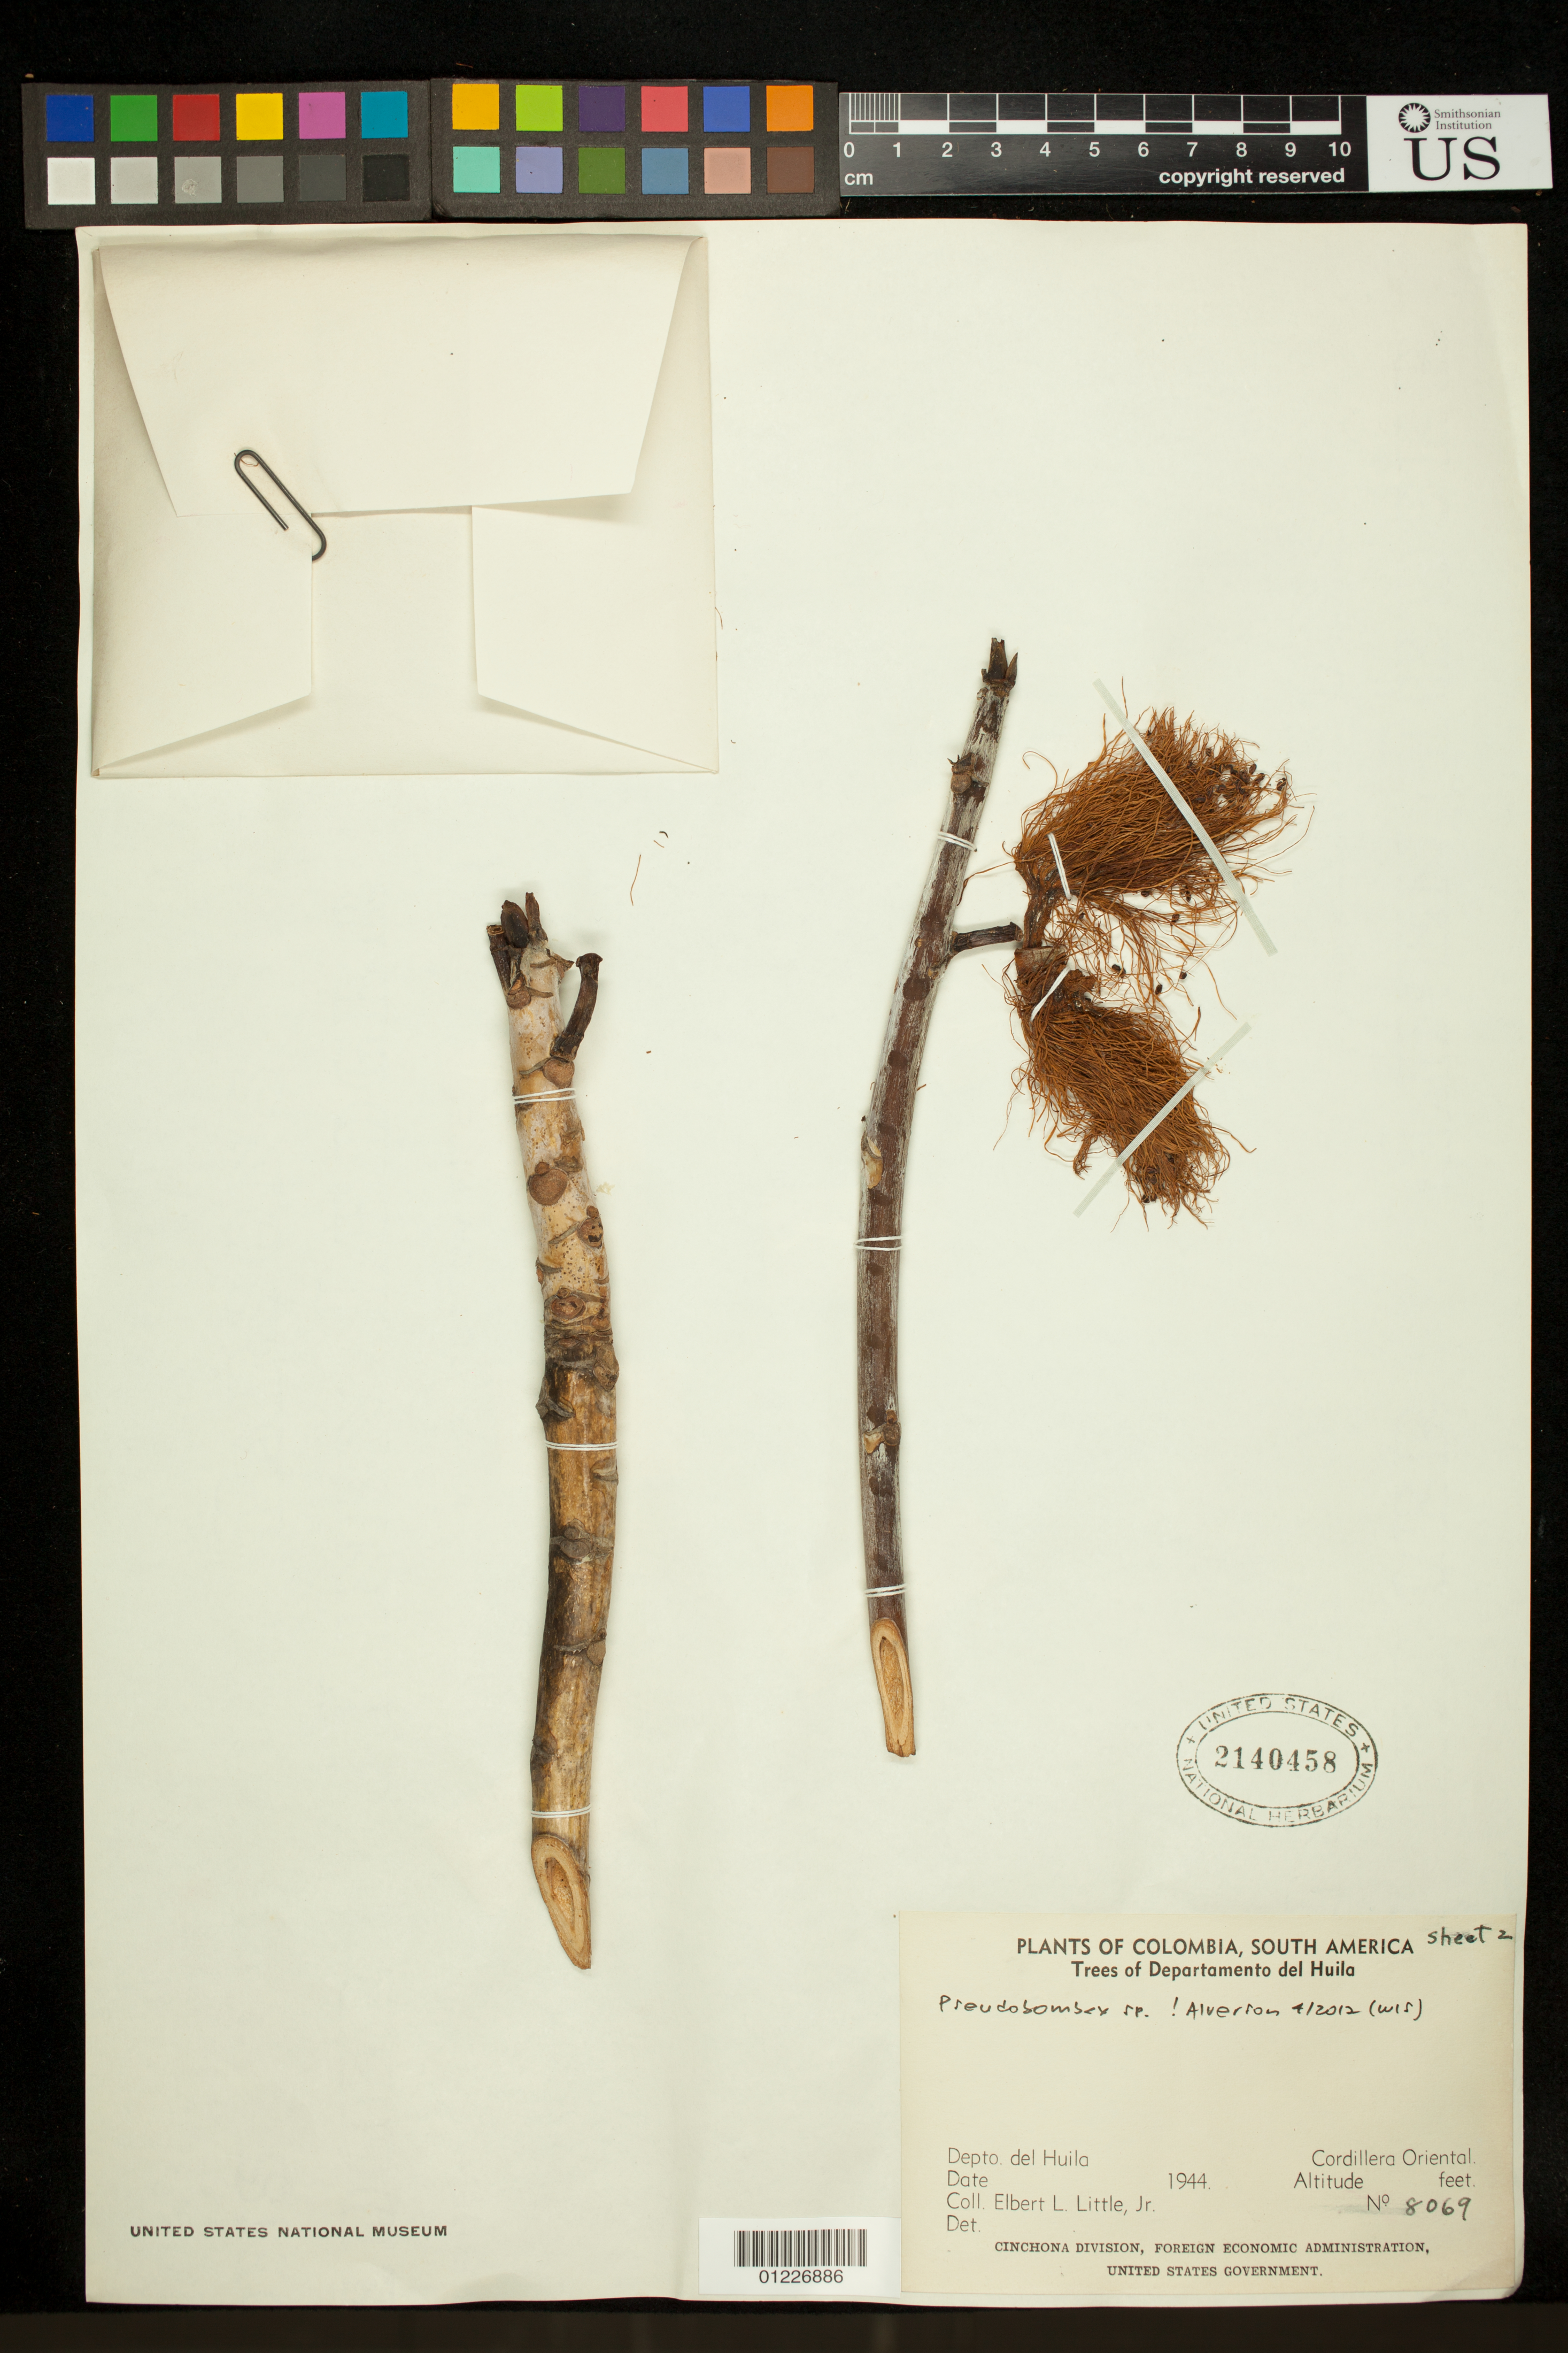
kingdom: Plantae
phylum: Tracheophyta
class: Magnoliopsida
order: Malvales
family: Malvaceae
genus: Pseudobombax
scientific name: Pseudobombax sp.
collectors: E. L. Little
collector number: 8069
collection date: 1944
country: Colombia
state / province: Huila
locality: Cordillera Oriental.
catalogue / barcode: US 2140458